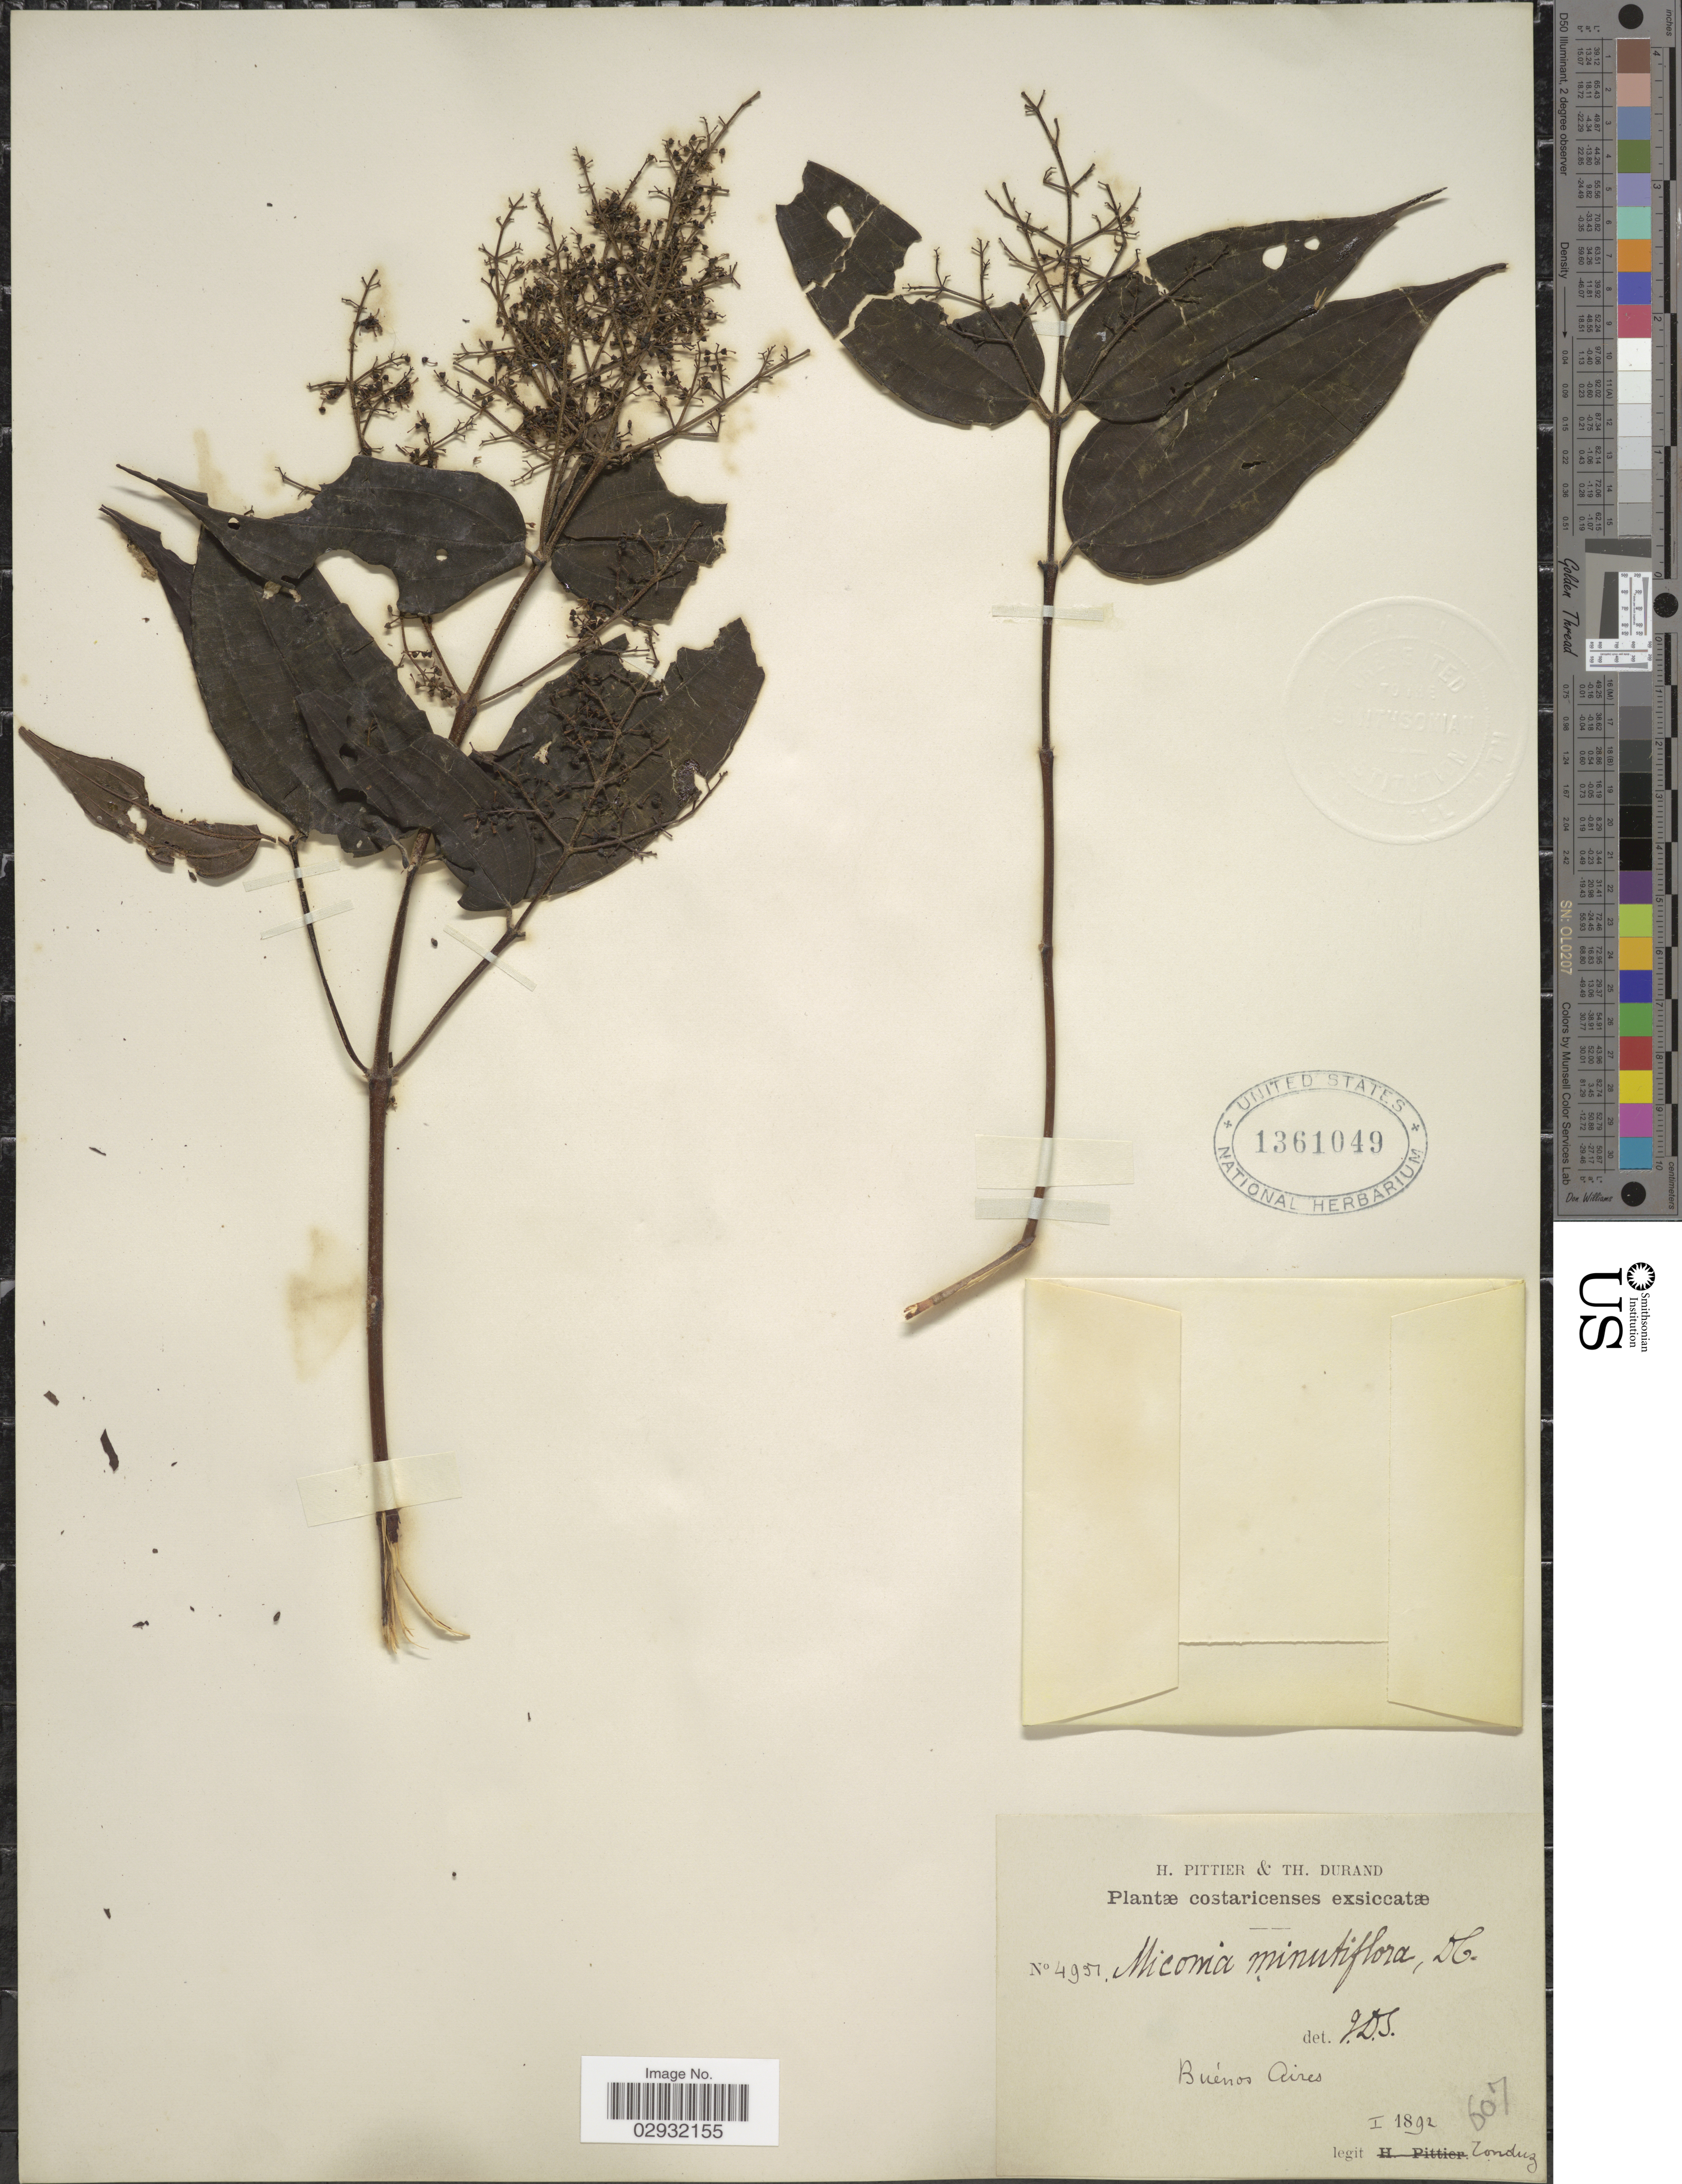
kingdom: Plantae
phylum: Tracheophyta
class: Magnoliopsida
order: Myrtales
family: Melastomataceae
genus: Miconia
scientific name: Miconia borealis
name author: Gleason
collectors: Tonduz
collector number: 4951/607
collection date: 1892-01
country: Costa Rica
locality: Buénos Aires.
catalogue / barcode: US 1361049